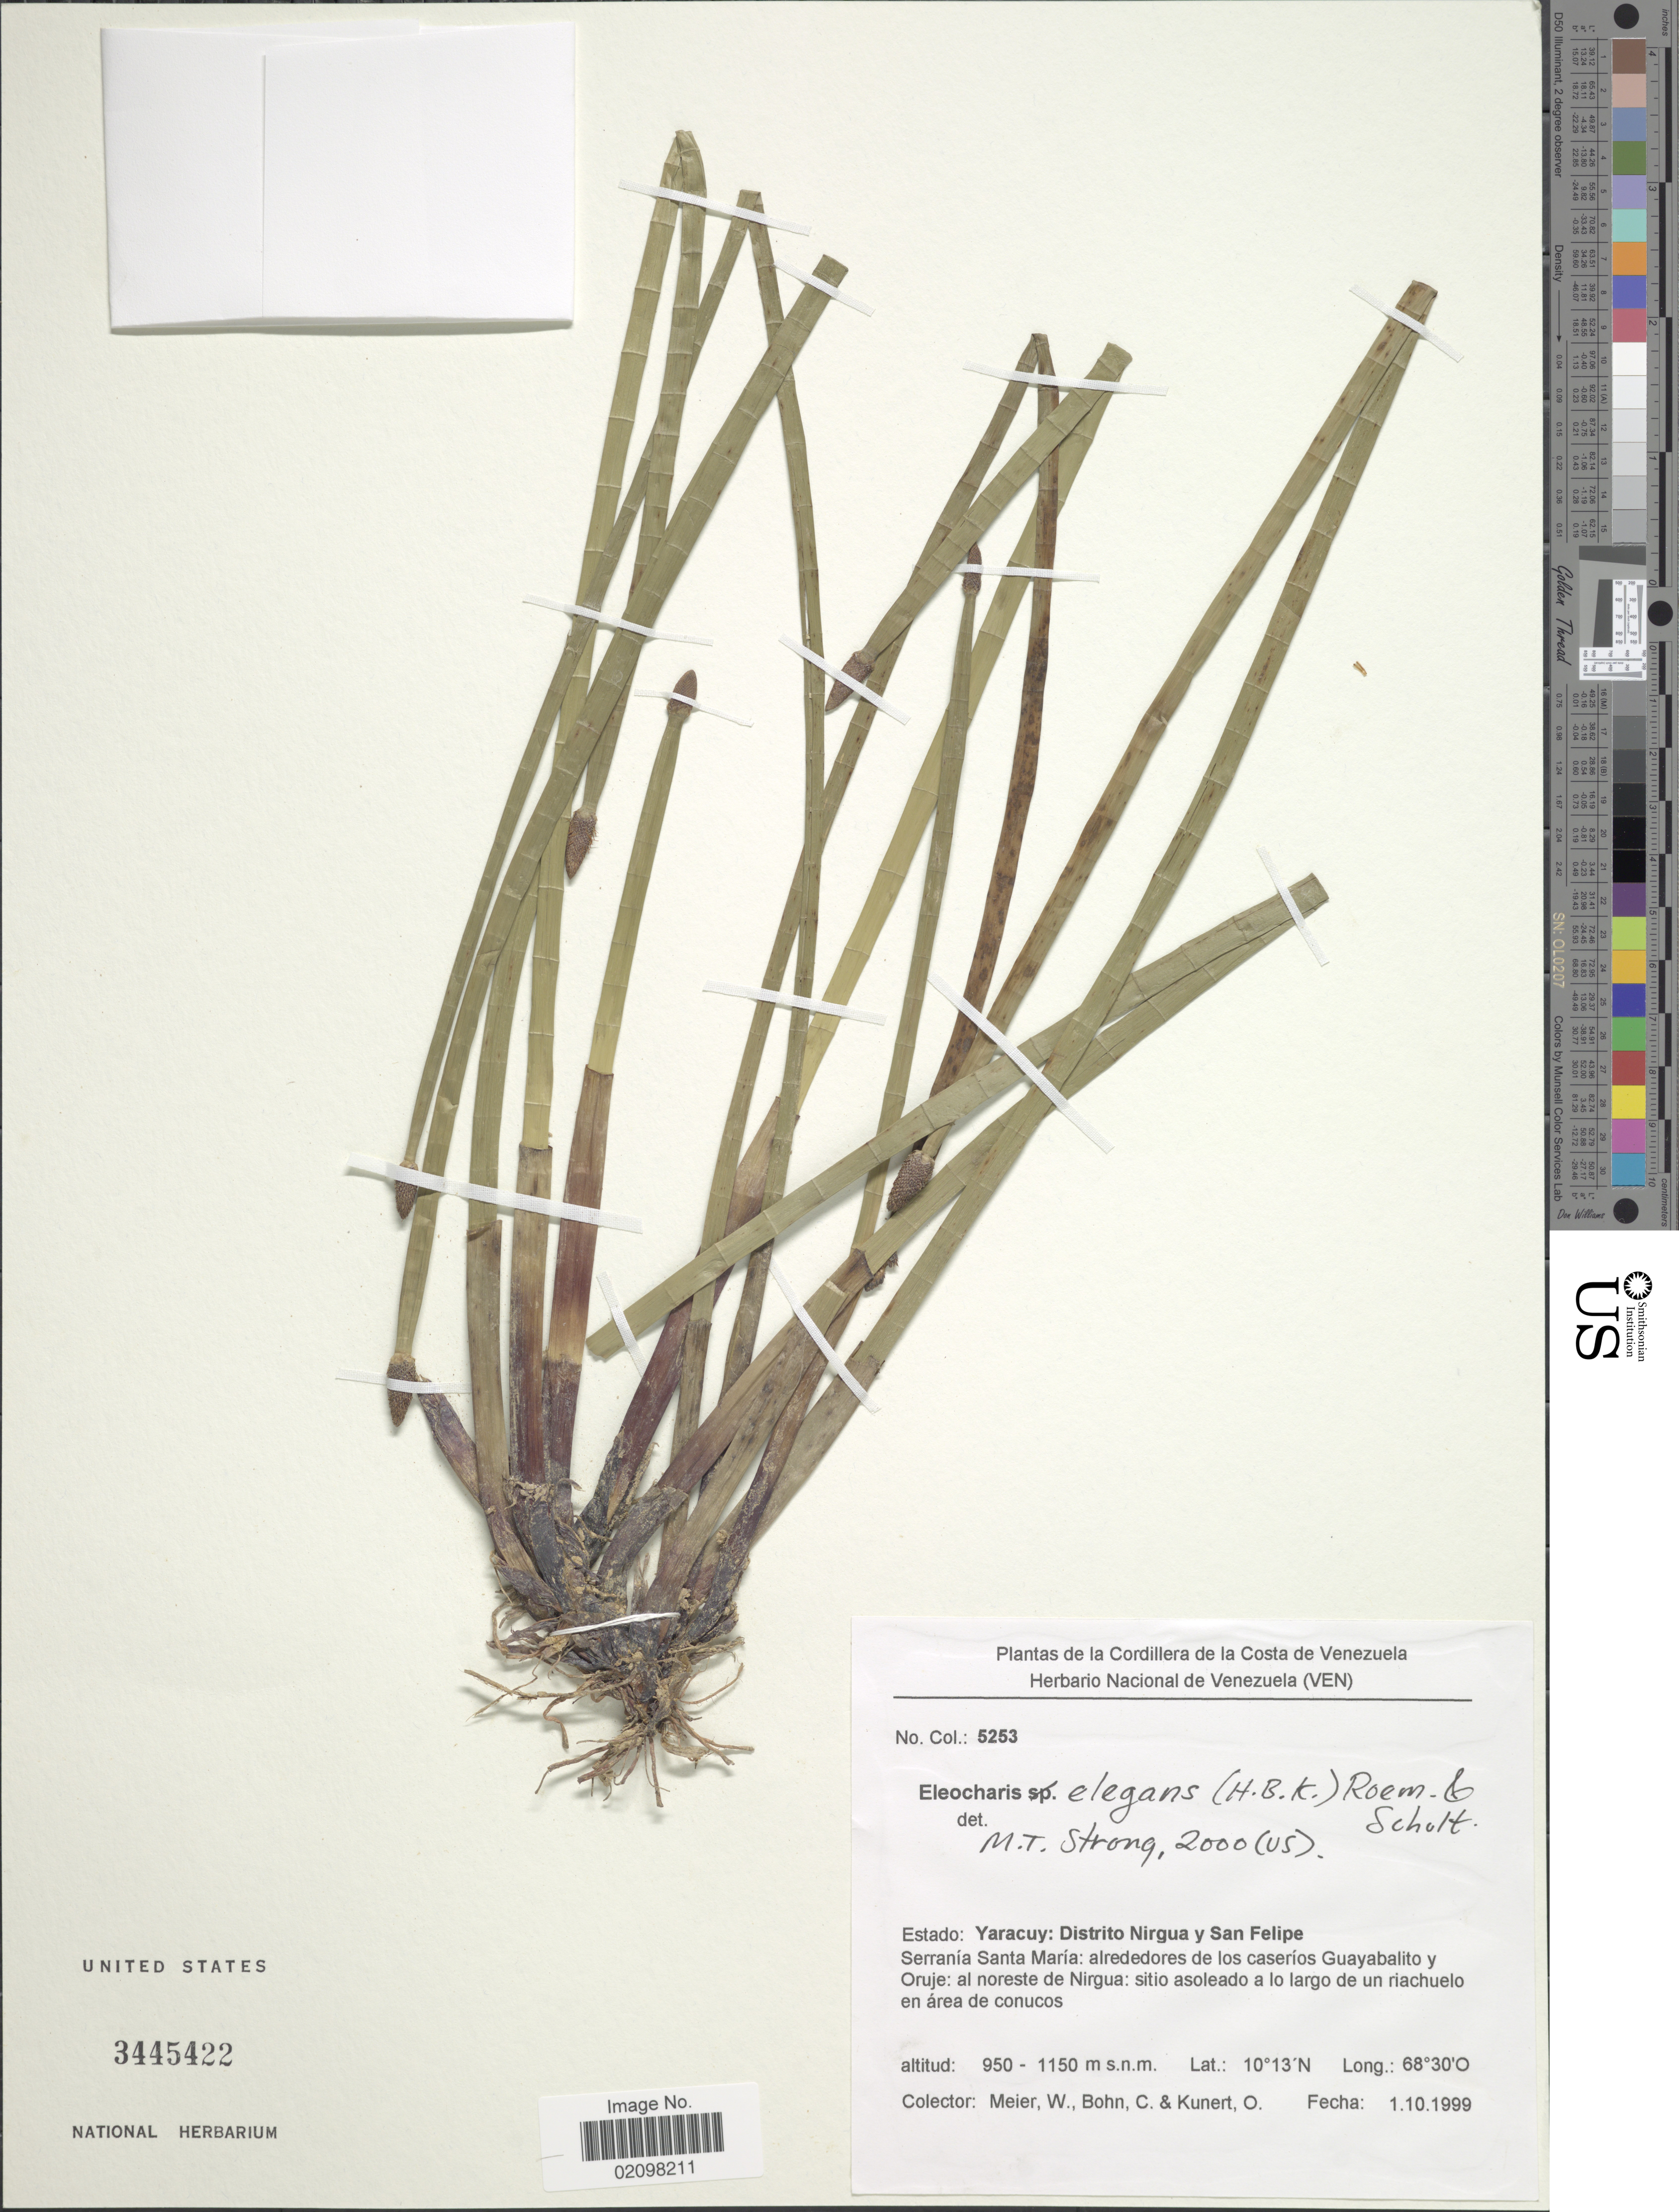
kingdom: Plantae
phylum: Tracheophyta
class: Liliopsida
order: Poales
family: Cyperaceae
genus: Eleocharis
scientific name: Eleocharis elegans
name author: (Kunth) Roem. & Schult.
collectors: W. Meier, C. Bohn & O. Kunert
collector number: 5253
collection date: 1999-10-01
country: Venezuela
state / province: Yaracuy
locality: Distrito Nirgua y San Felipe. Serranía Santa María: alrededores de los caseríos Guayabalito y Oruje: al noreste de Nirgua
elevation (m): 950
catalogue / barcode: US 3445422